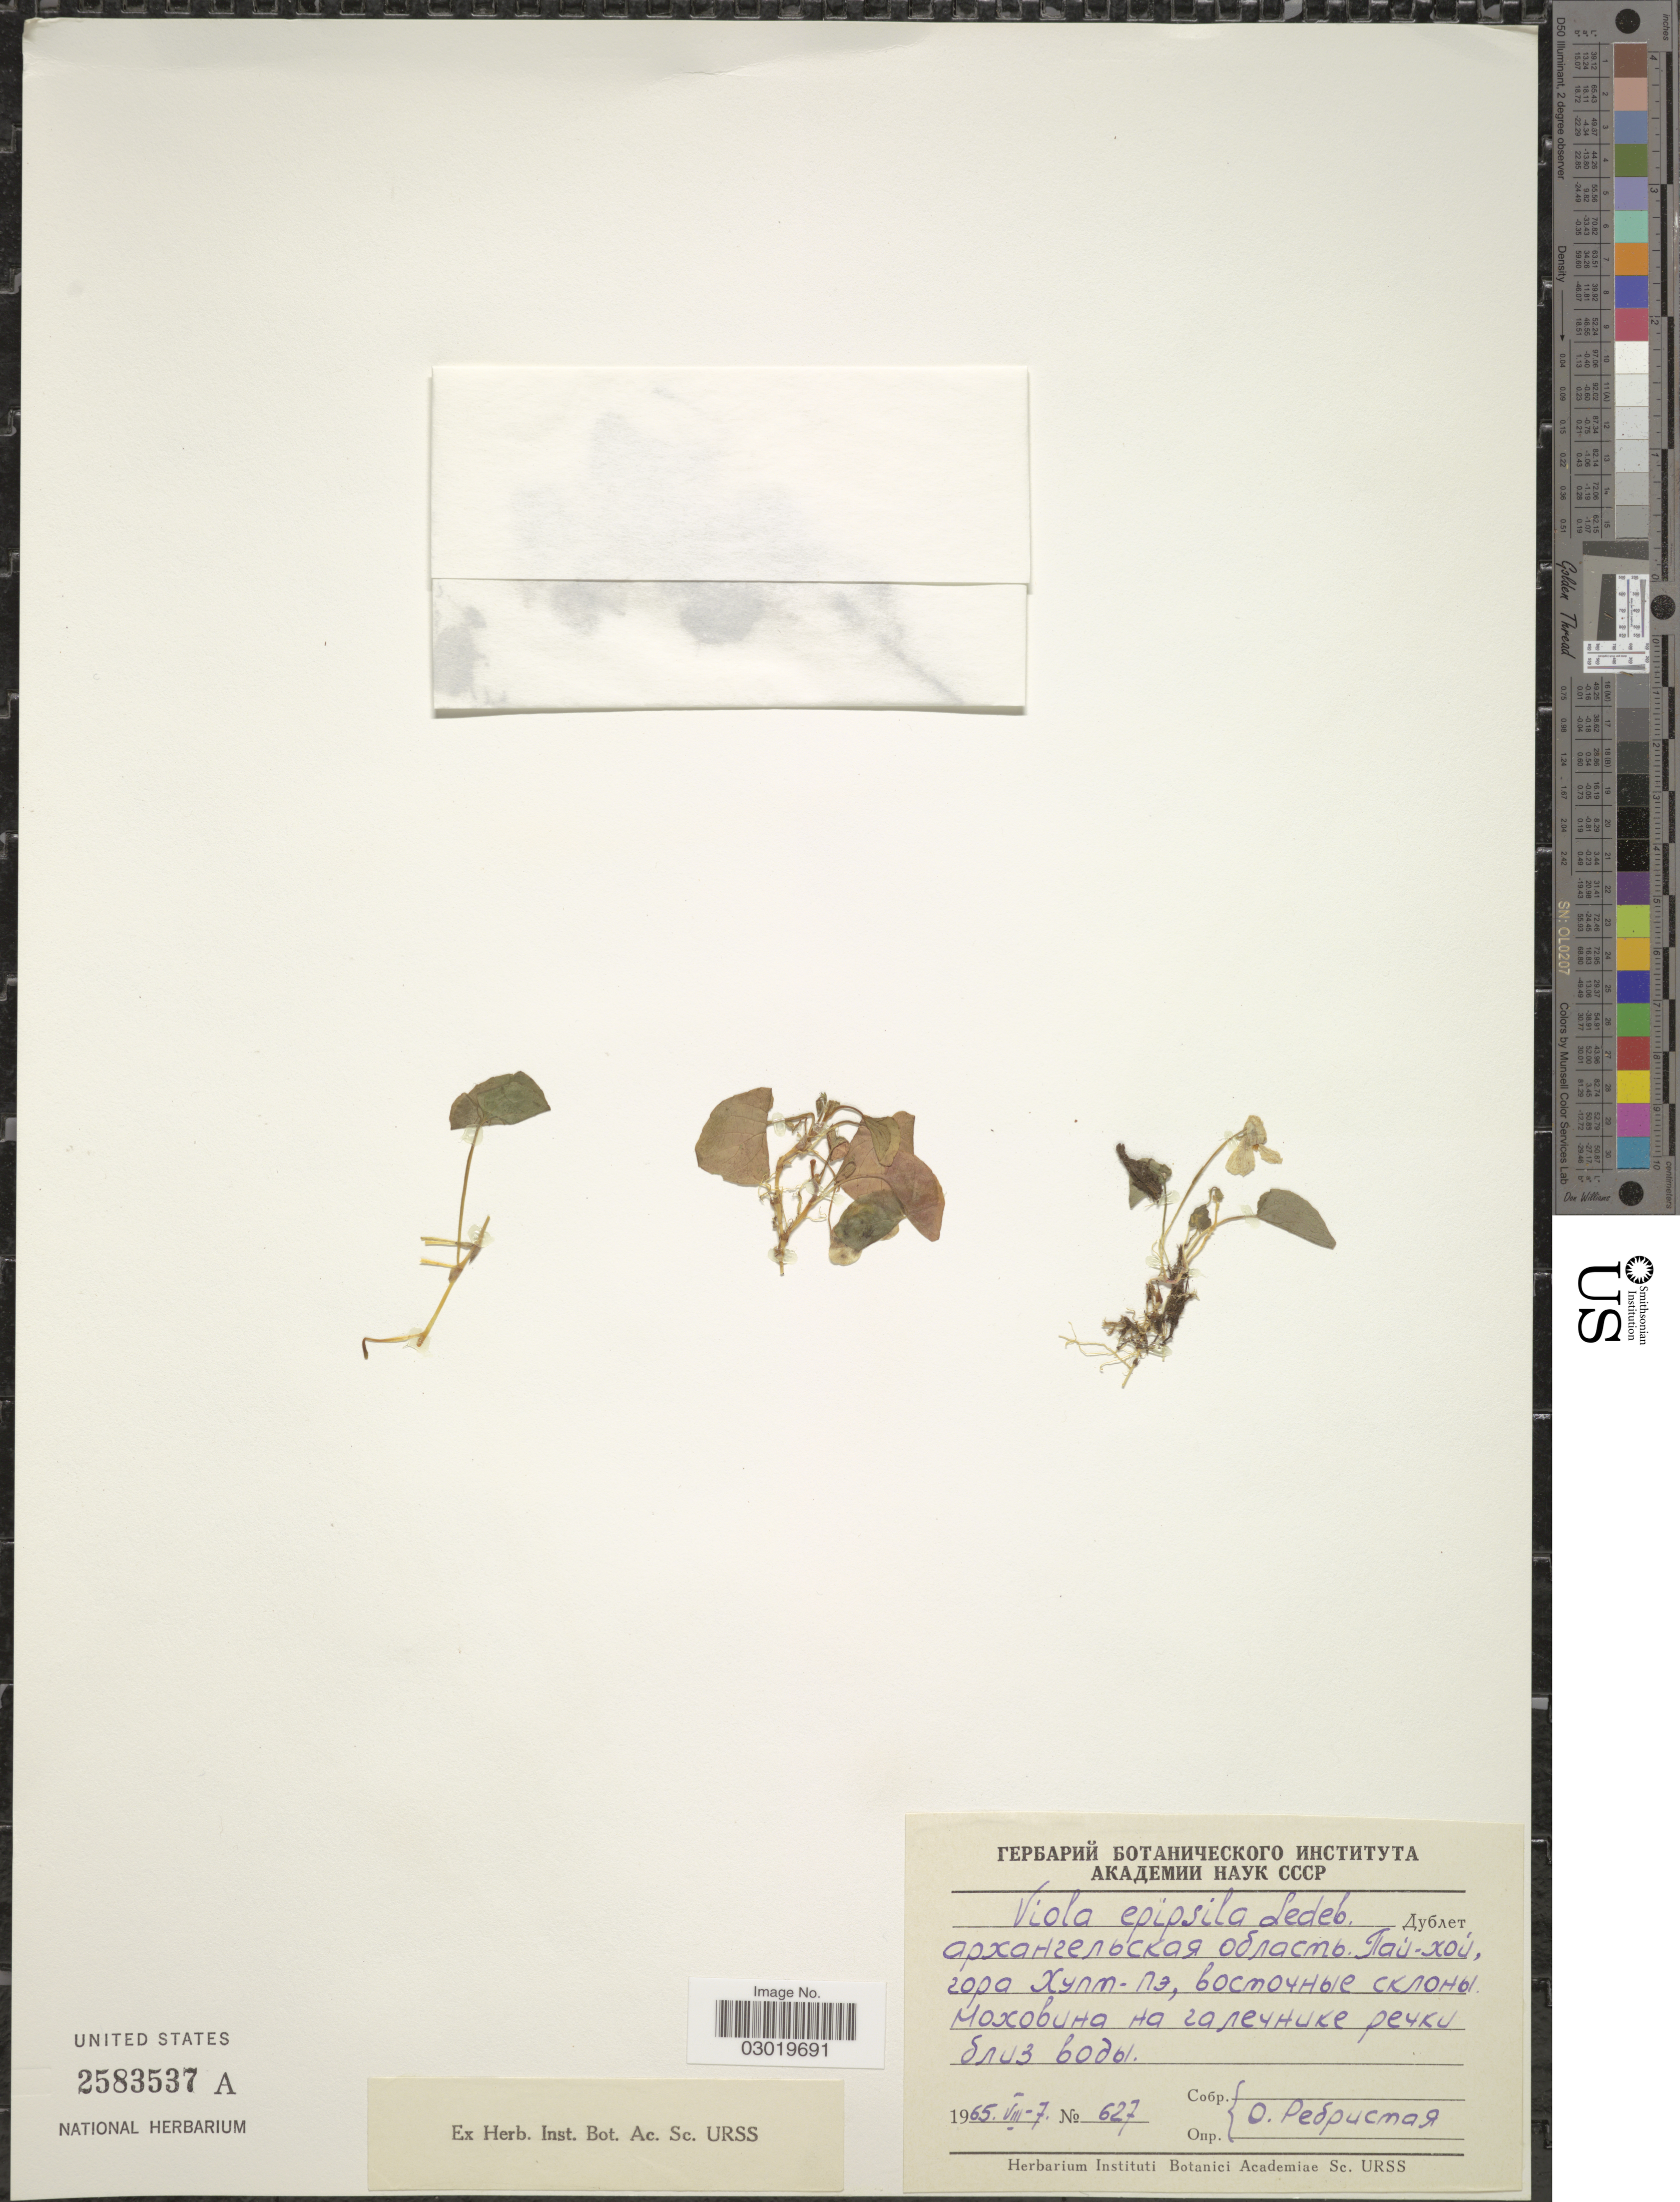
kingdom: Plantae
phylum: Tracheophyta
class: Magnoliopsida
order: Malpighiales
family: Violaceae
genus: Viola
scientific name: Viola epipsila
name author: Ledeb.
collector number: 627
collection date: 1965-08-07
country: U.S.S.R.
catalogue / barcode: US 2583537A